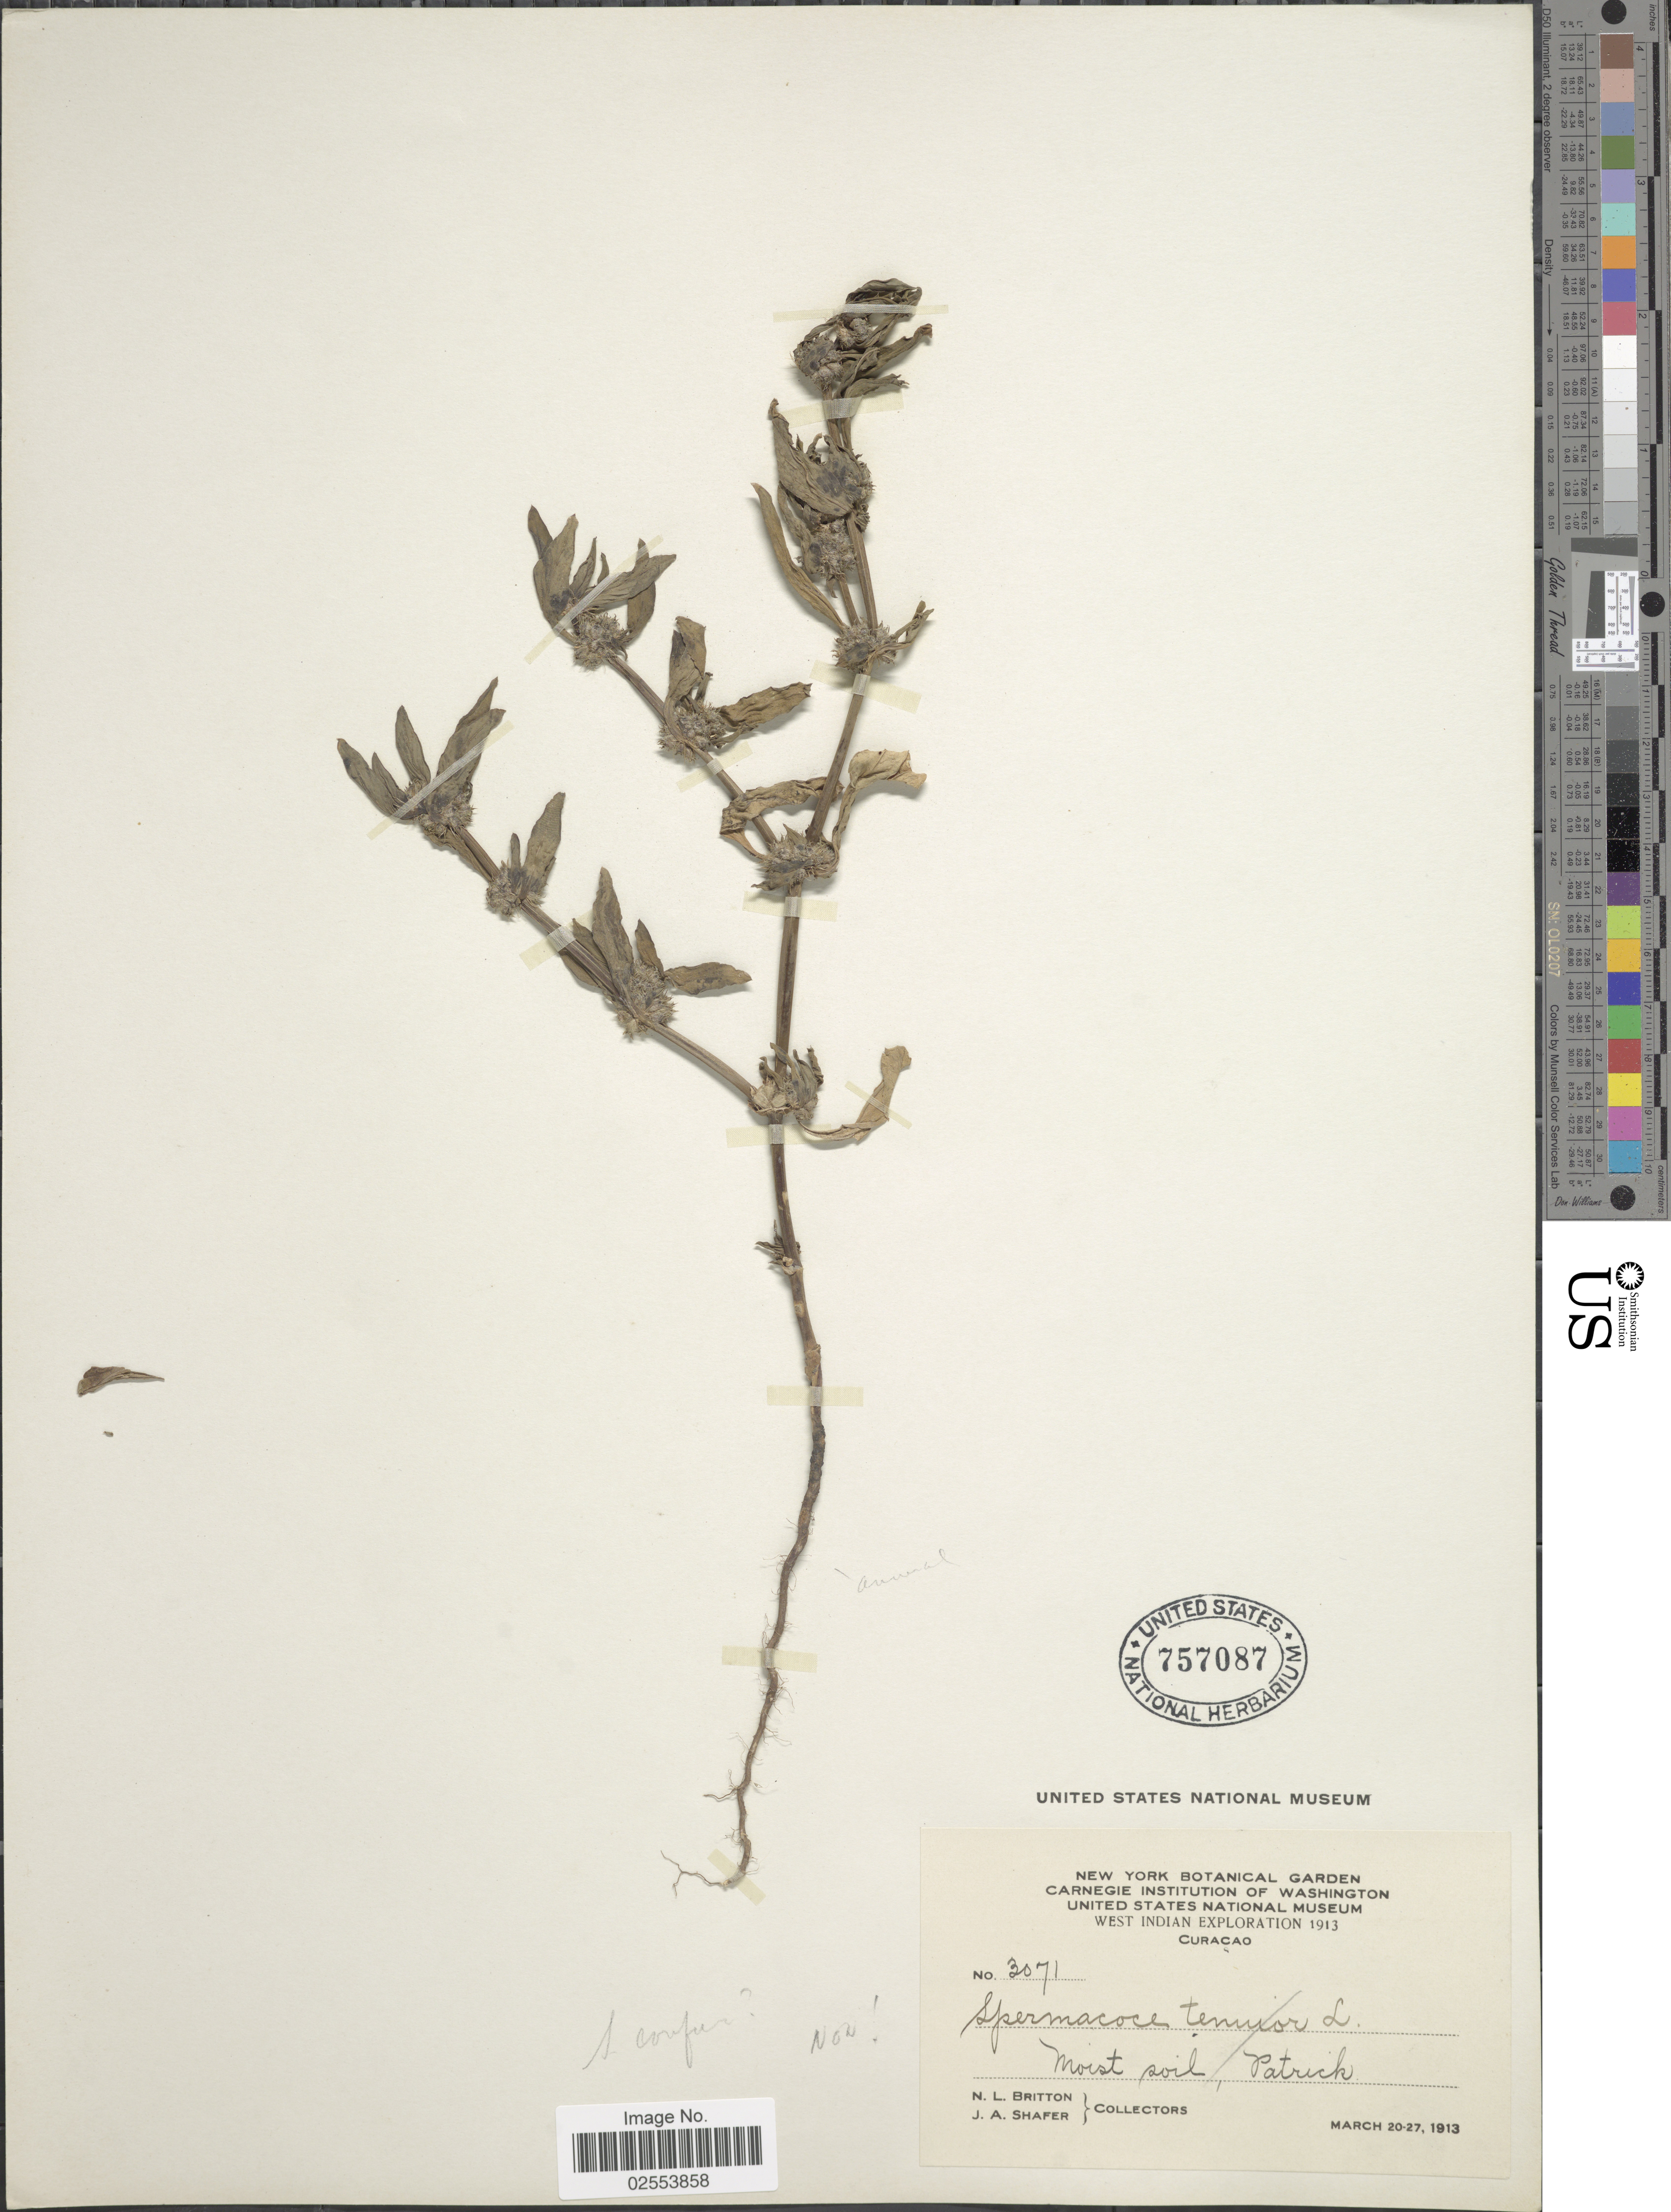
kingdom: Plantae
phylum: Tracheophyta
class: Magnoliopsida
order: Gentianales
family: Rubiaceae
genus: Spermacoce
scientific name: Spermacoce confusa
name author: Rendle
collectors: N. Britton & J. A. Shafer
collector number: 3071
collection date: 1913-03-20/1913-03-27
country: Curaçao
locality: Patrick.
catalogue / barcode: US 757087